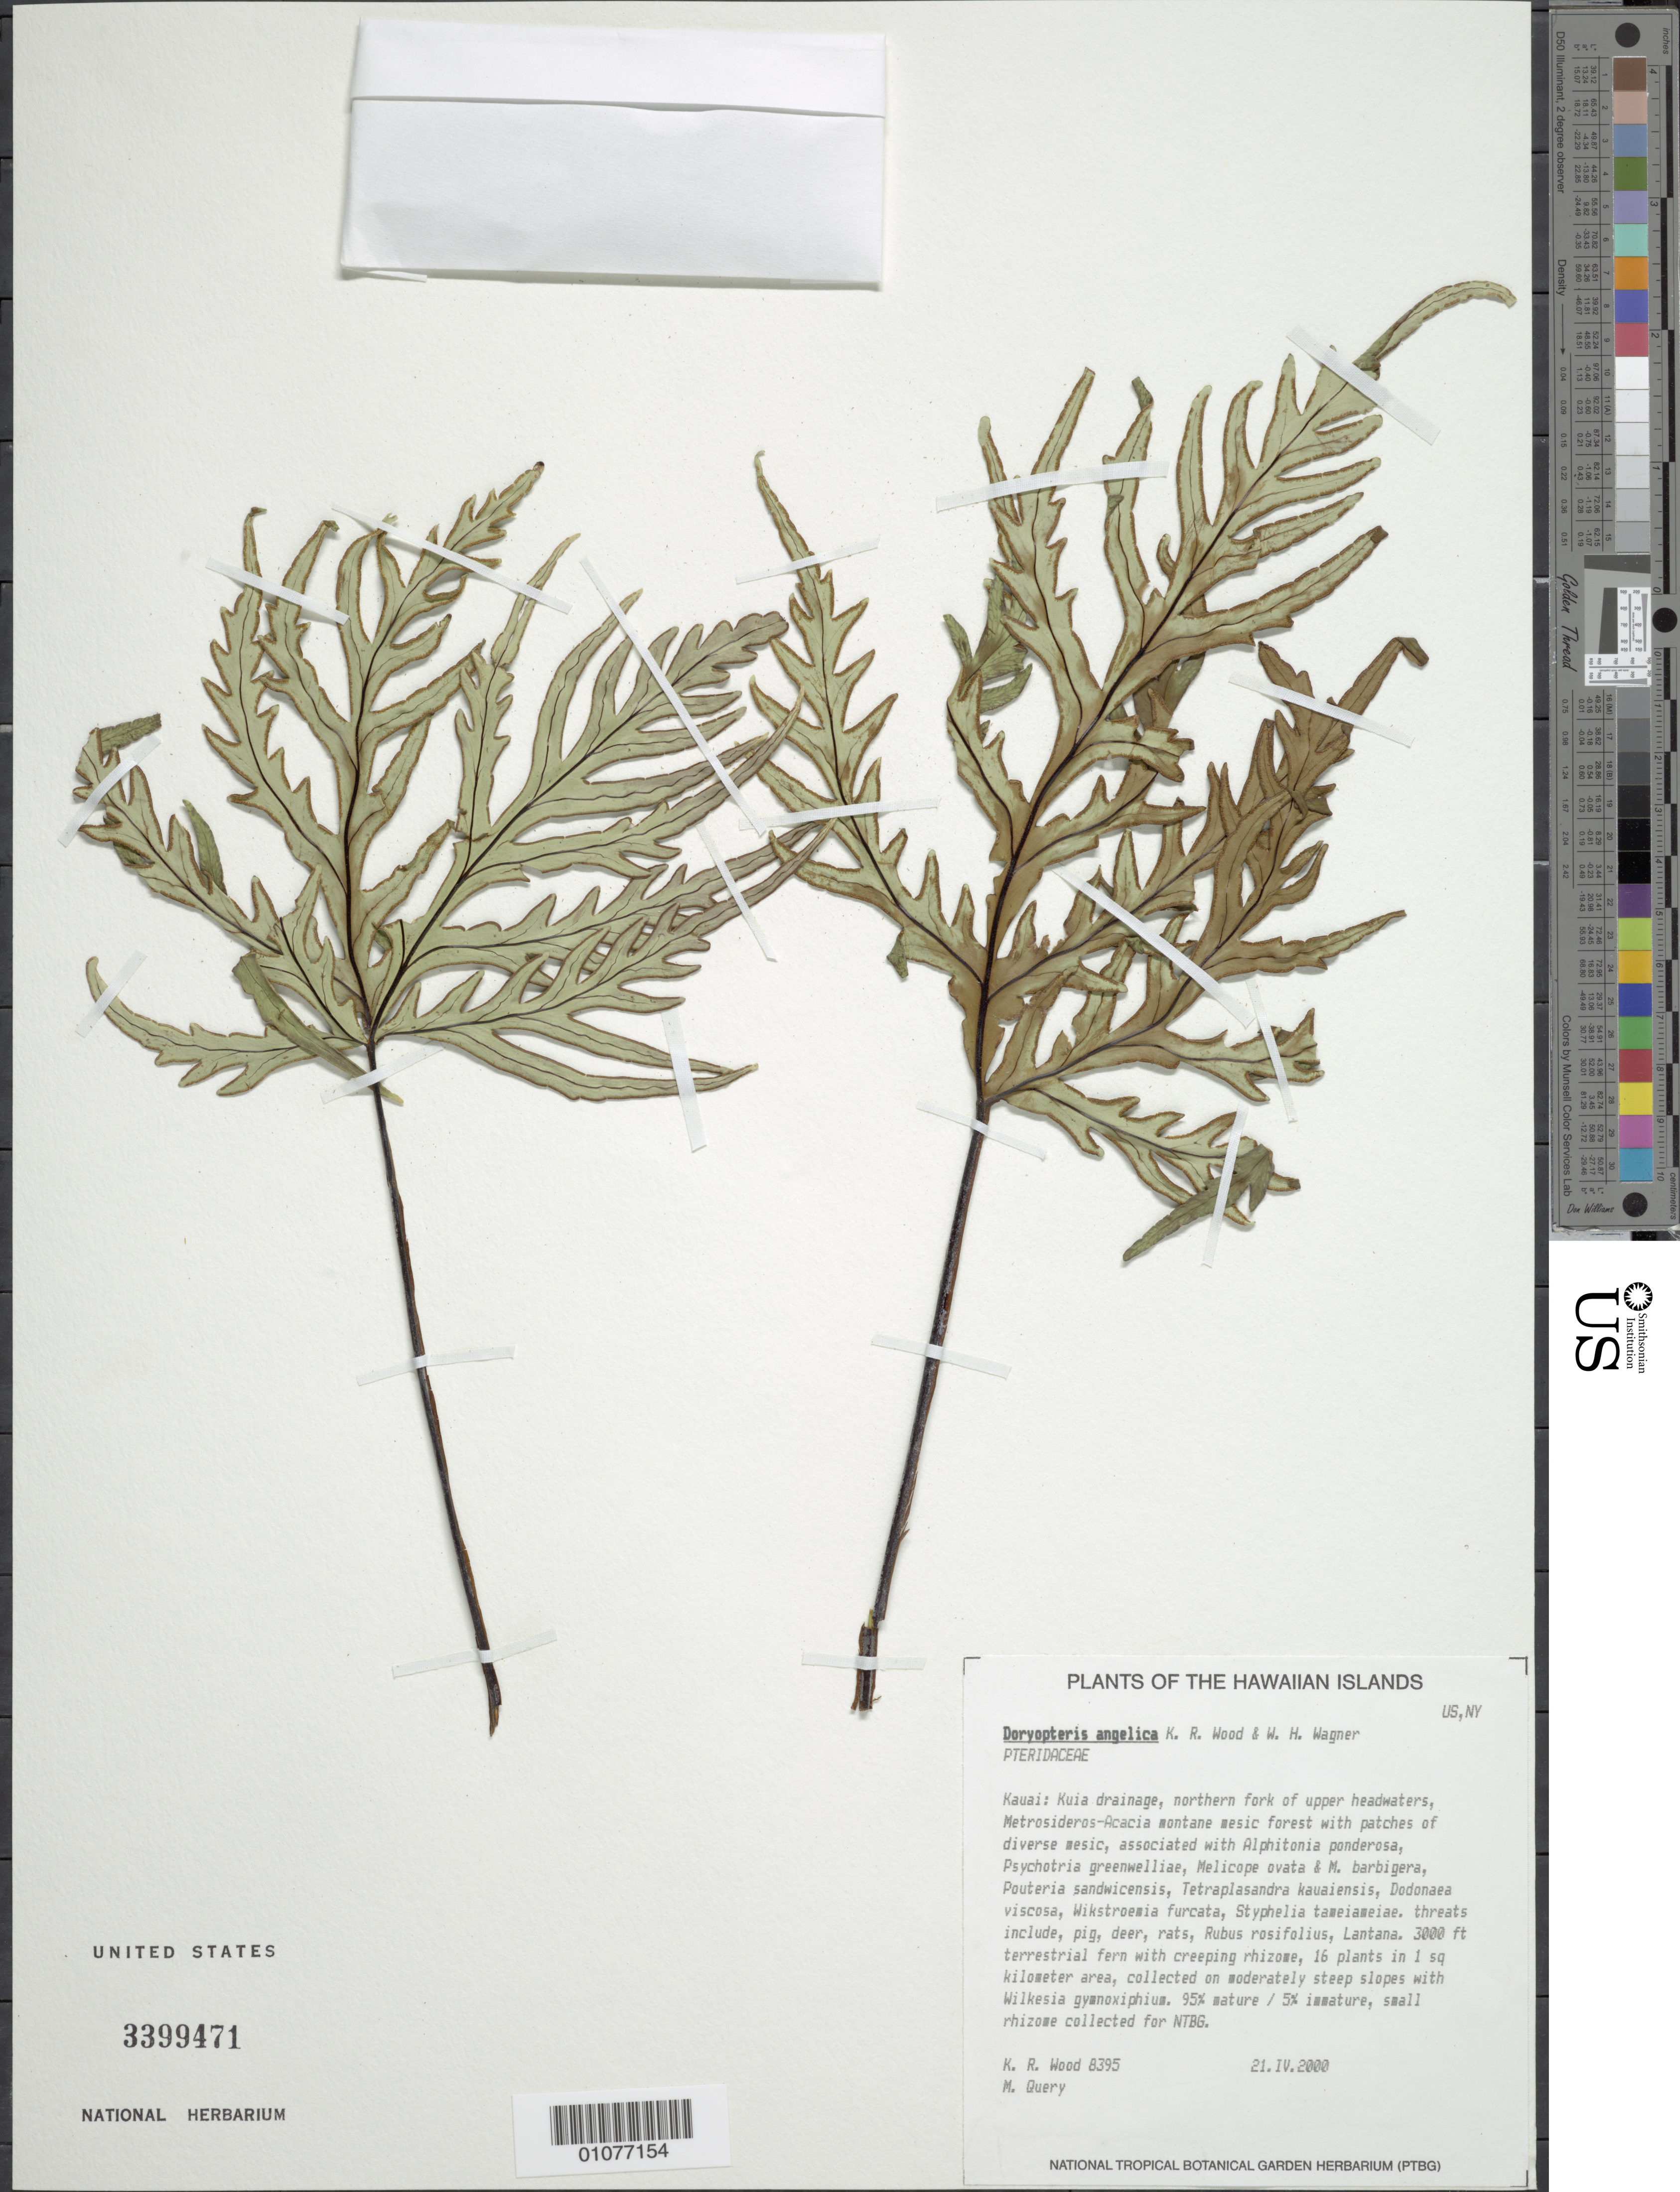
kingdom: Plantae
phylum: Tracheophyta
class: Polypodiopsida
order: Polypodiales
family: Pteridaceae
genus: Doryopteris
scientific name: Doryopteris angelica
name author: K.R. Wood & W.H. Wagner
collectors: K. R. Wood & M. Query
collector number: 8395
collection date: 2000-04-21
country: United States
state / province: Hawaii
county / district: Kaui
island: Kaua'i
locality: Kuia drainage, N fork of upper headwaters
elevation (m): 914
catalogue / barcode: US 3399471